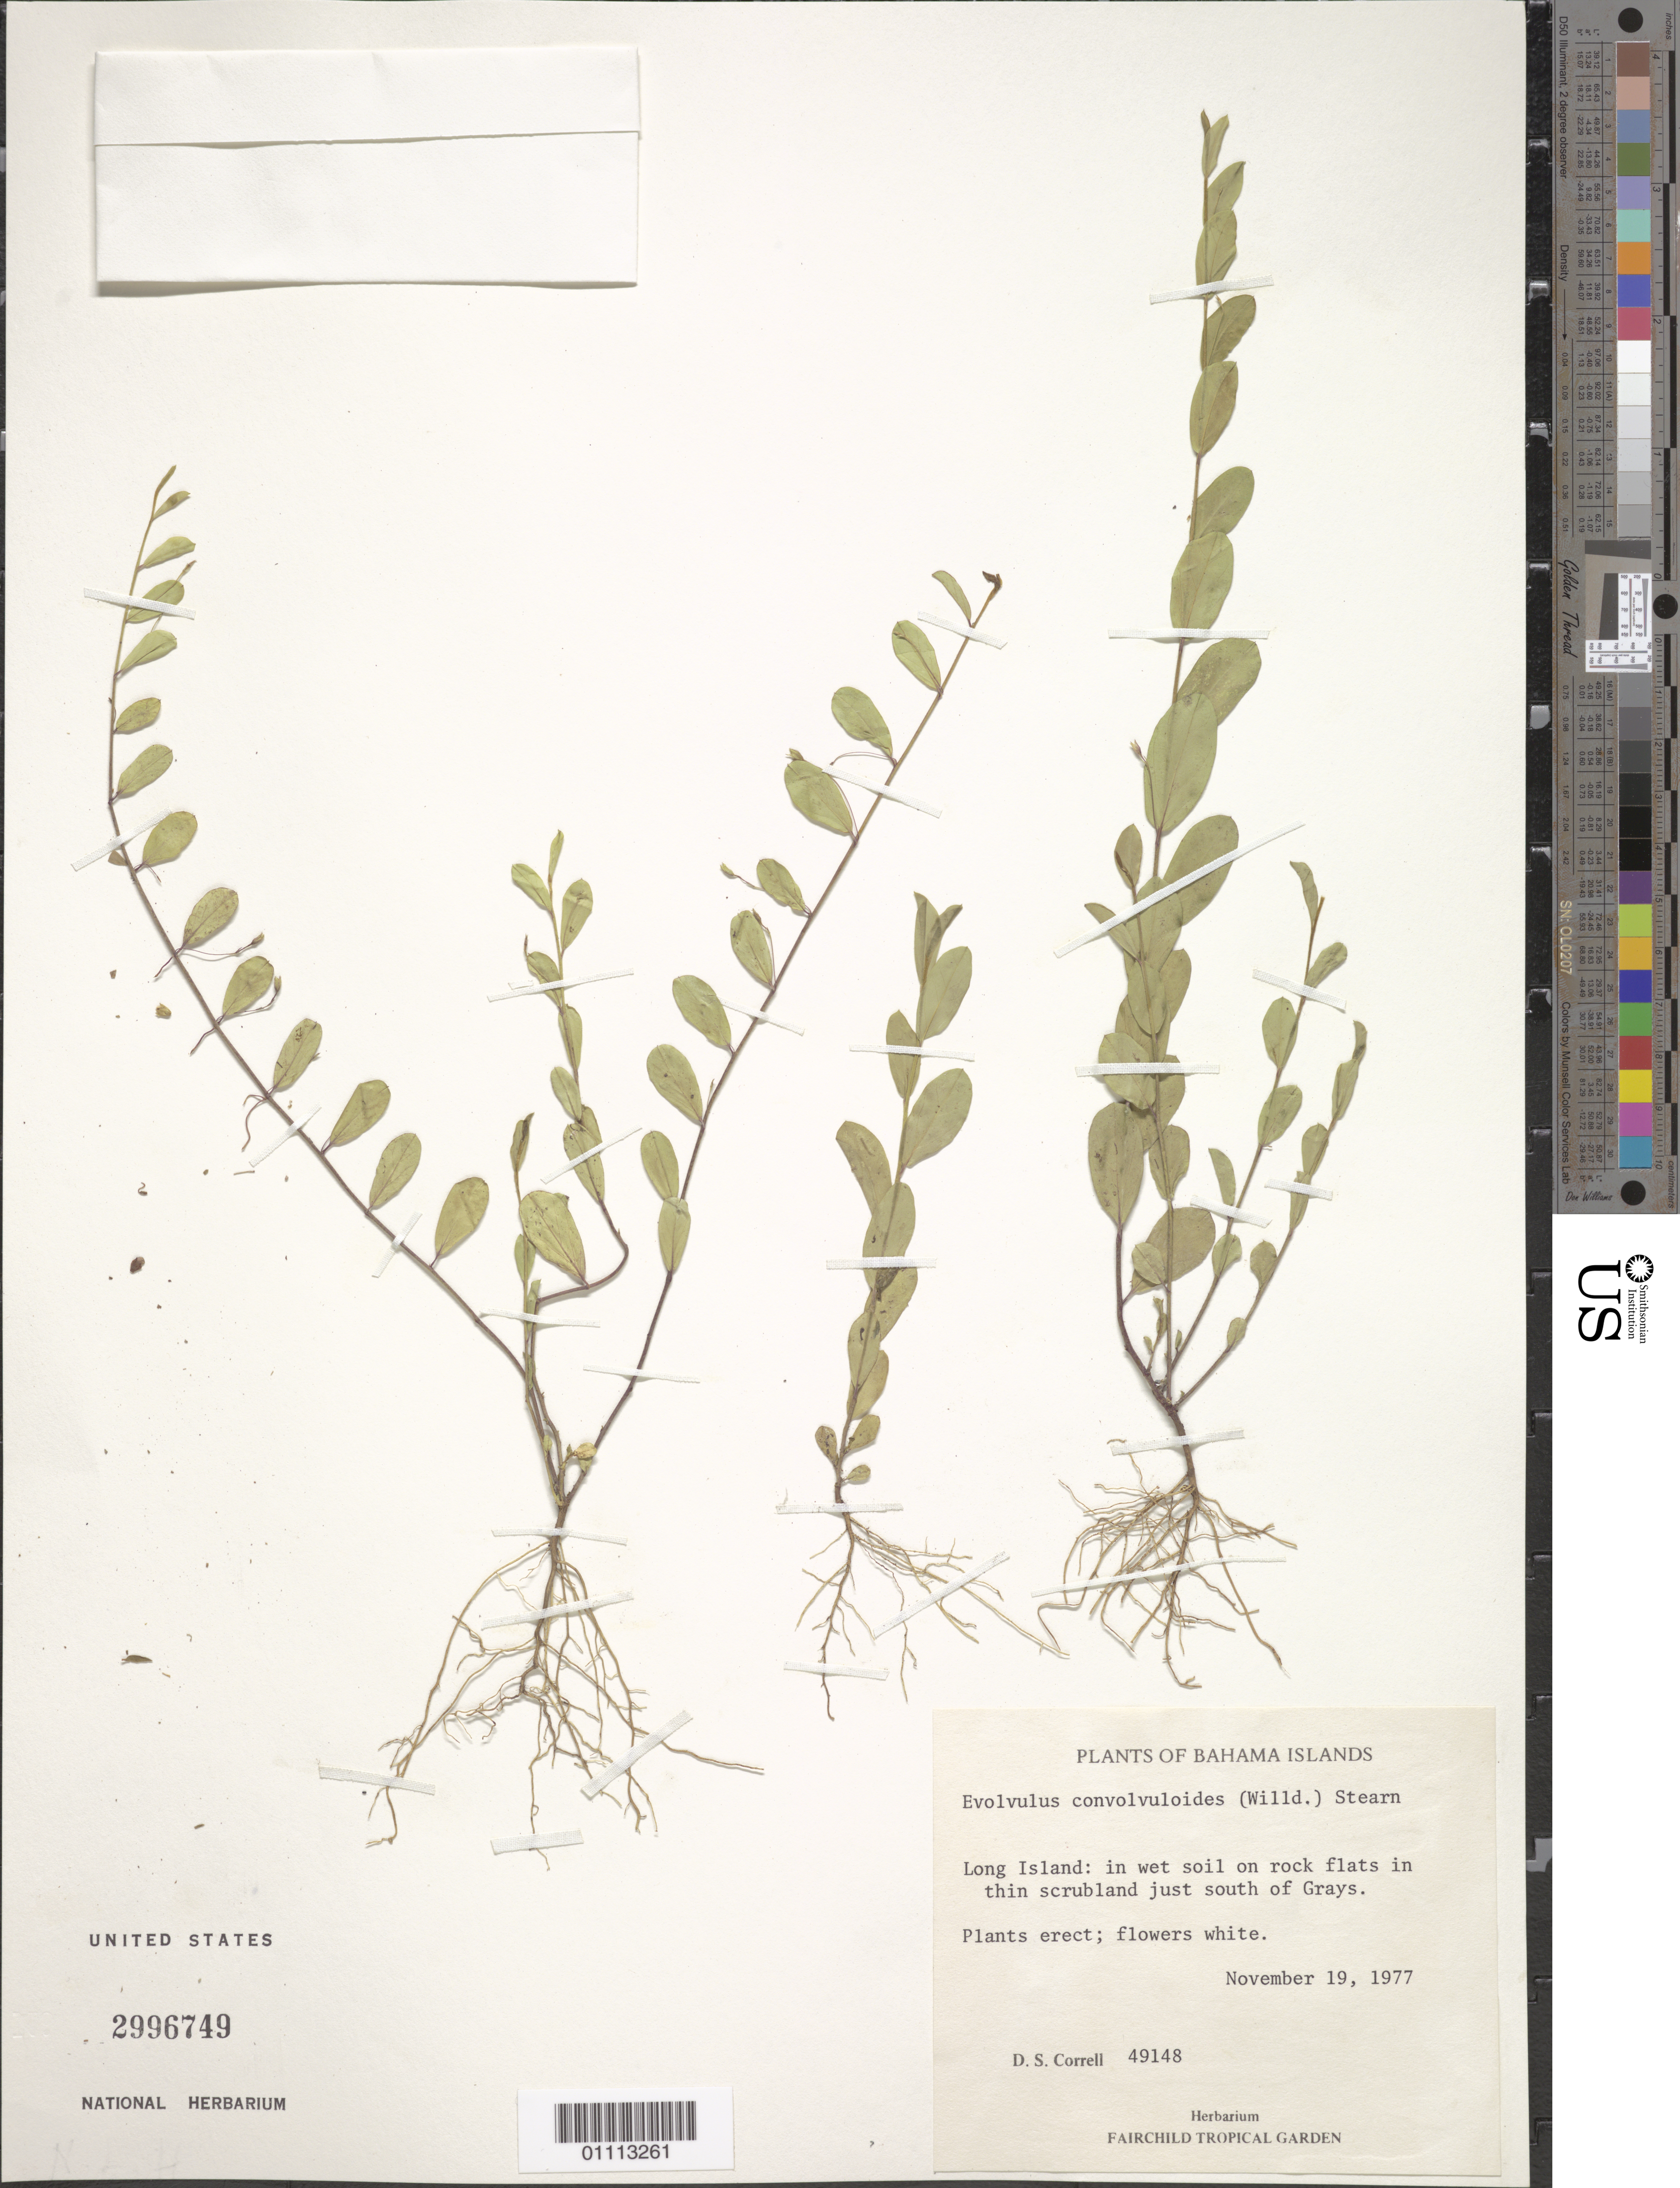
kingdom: Plantae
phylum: Tracheophyta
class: Magnoliopsida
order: Solanales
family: Convolvulaceae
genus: Evolvulus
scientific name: Evolvulus convolvuloides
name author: (Willd. ex Schult.) Stearn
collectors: D. S. Correll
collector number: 49148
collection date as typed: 19 Nov 1977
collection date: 1977-11-19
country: Bahamas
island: Long I.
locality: In wet soil on rock flats in thin scrubland just S of Grays.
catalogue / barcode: US 2996749